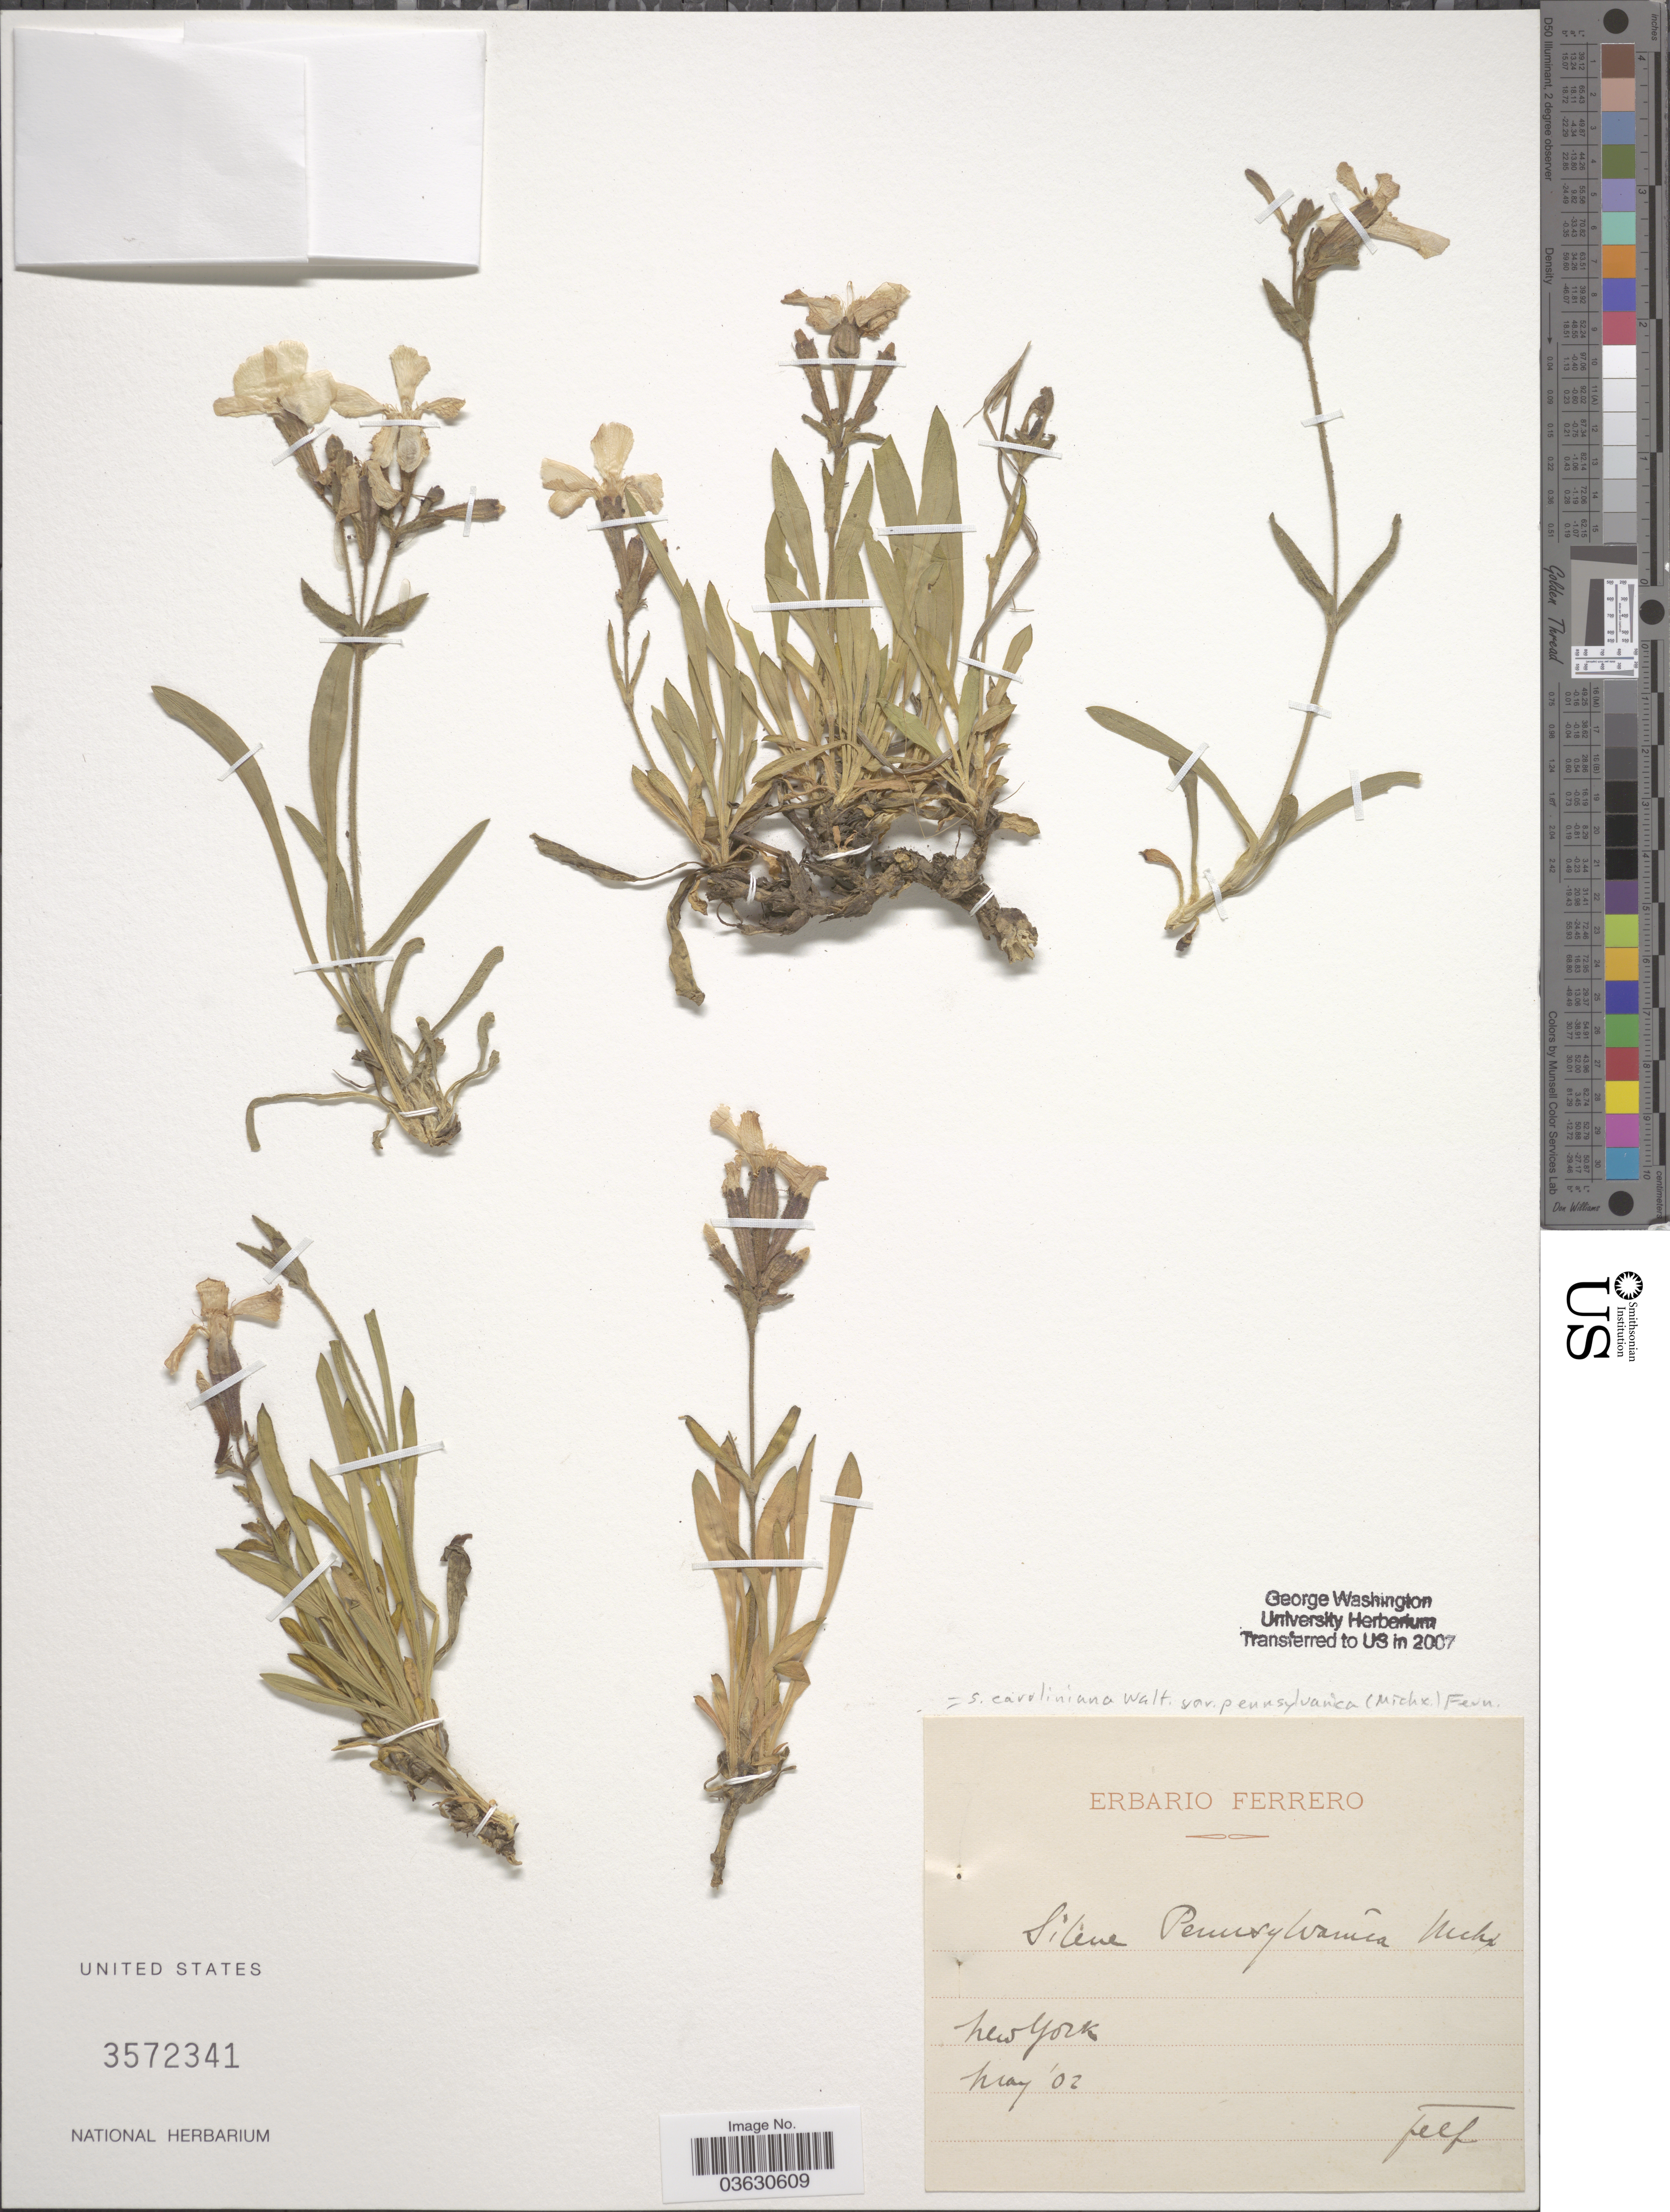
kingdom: Plantae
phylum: Tracheophyta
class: Magnoliopsida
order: Caryophyllales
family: Caryophyllaceae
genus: Silene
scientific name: Silene caroliniana var. pensylvanica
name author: (Michx.) Fernald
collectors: F. Ferrero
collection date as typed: Transcribed d/m/y: /5/2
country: United States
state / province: New York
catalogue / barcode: US 3572341